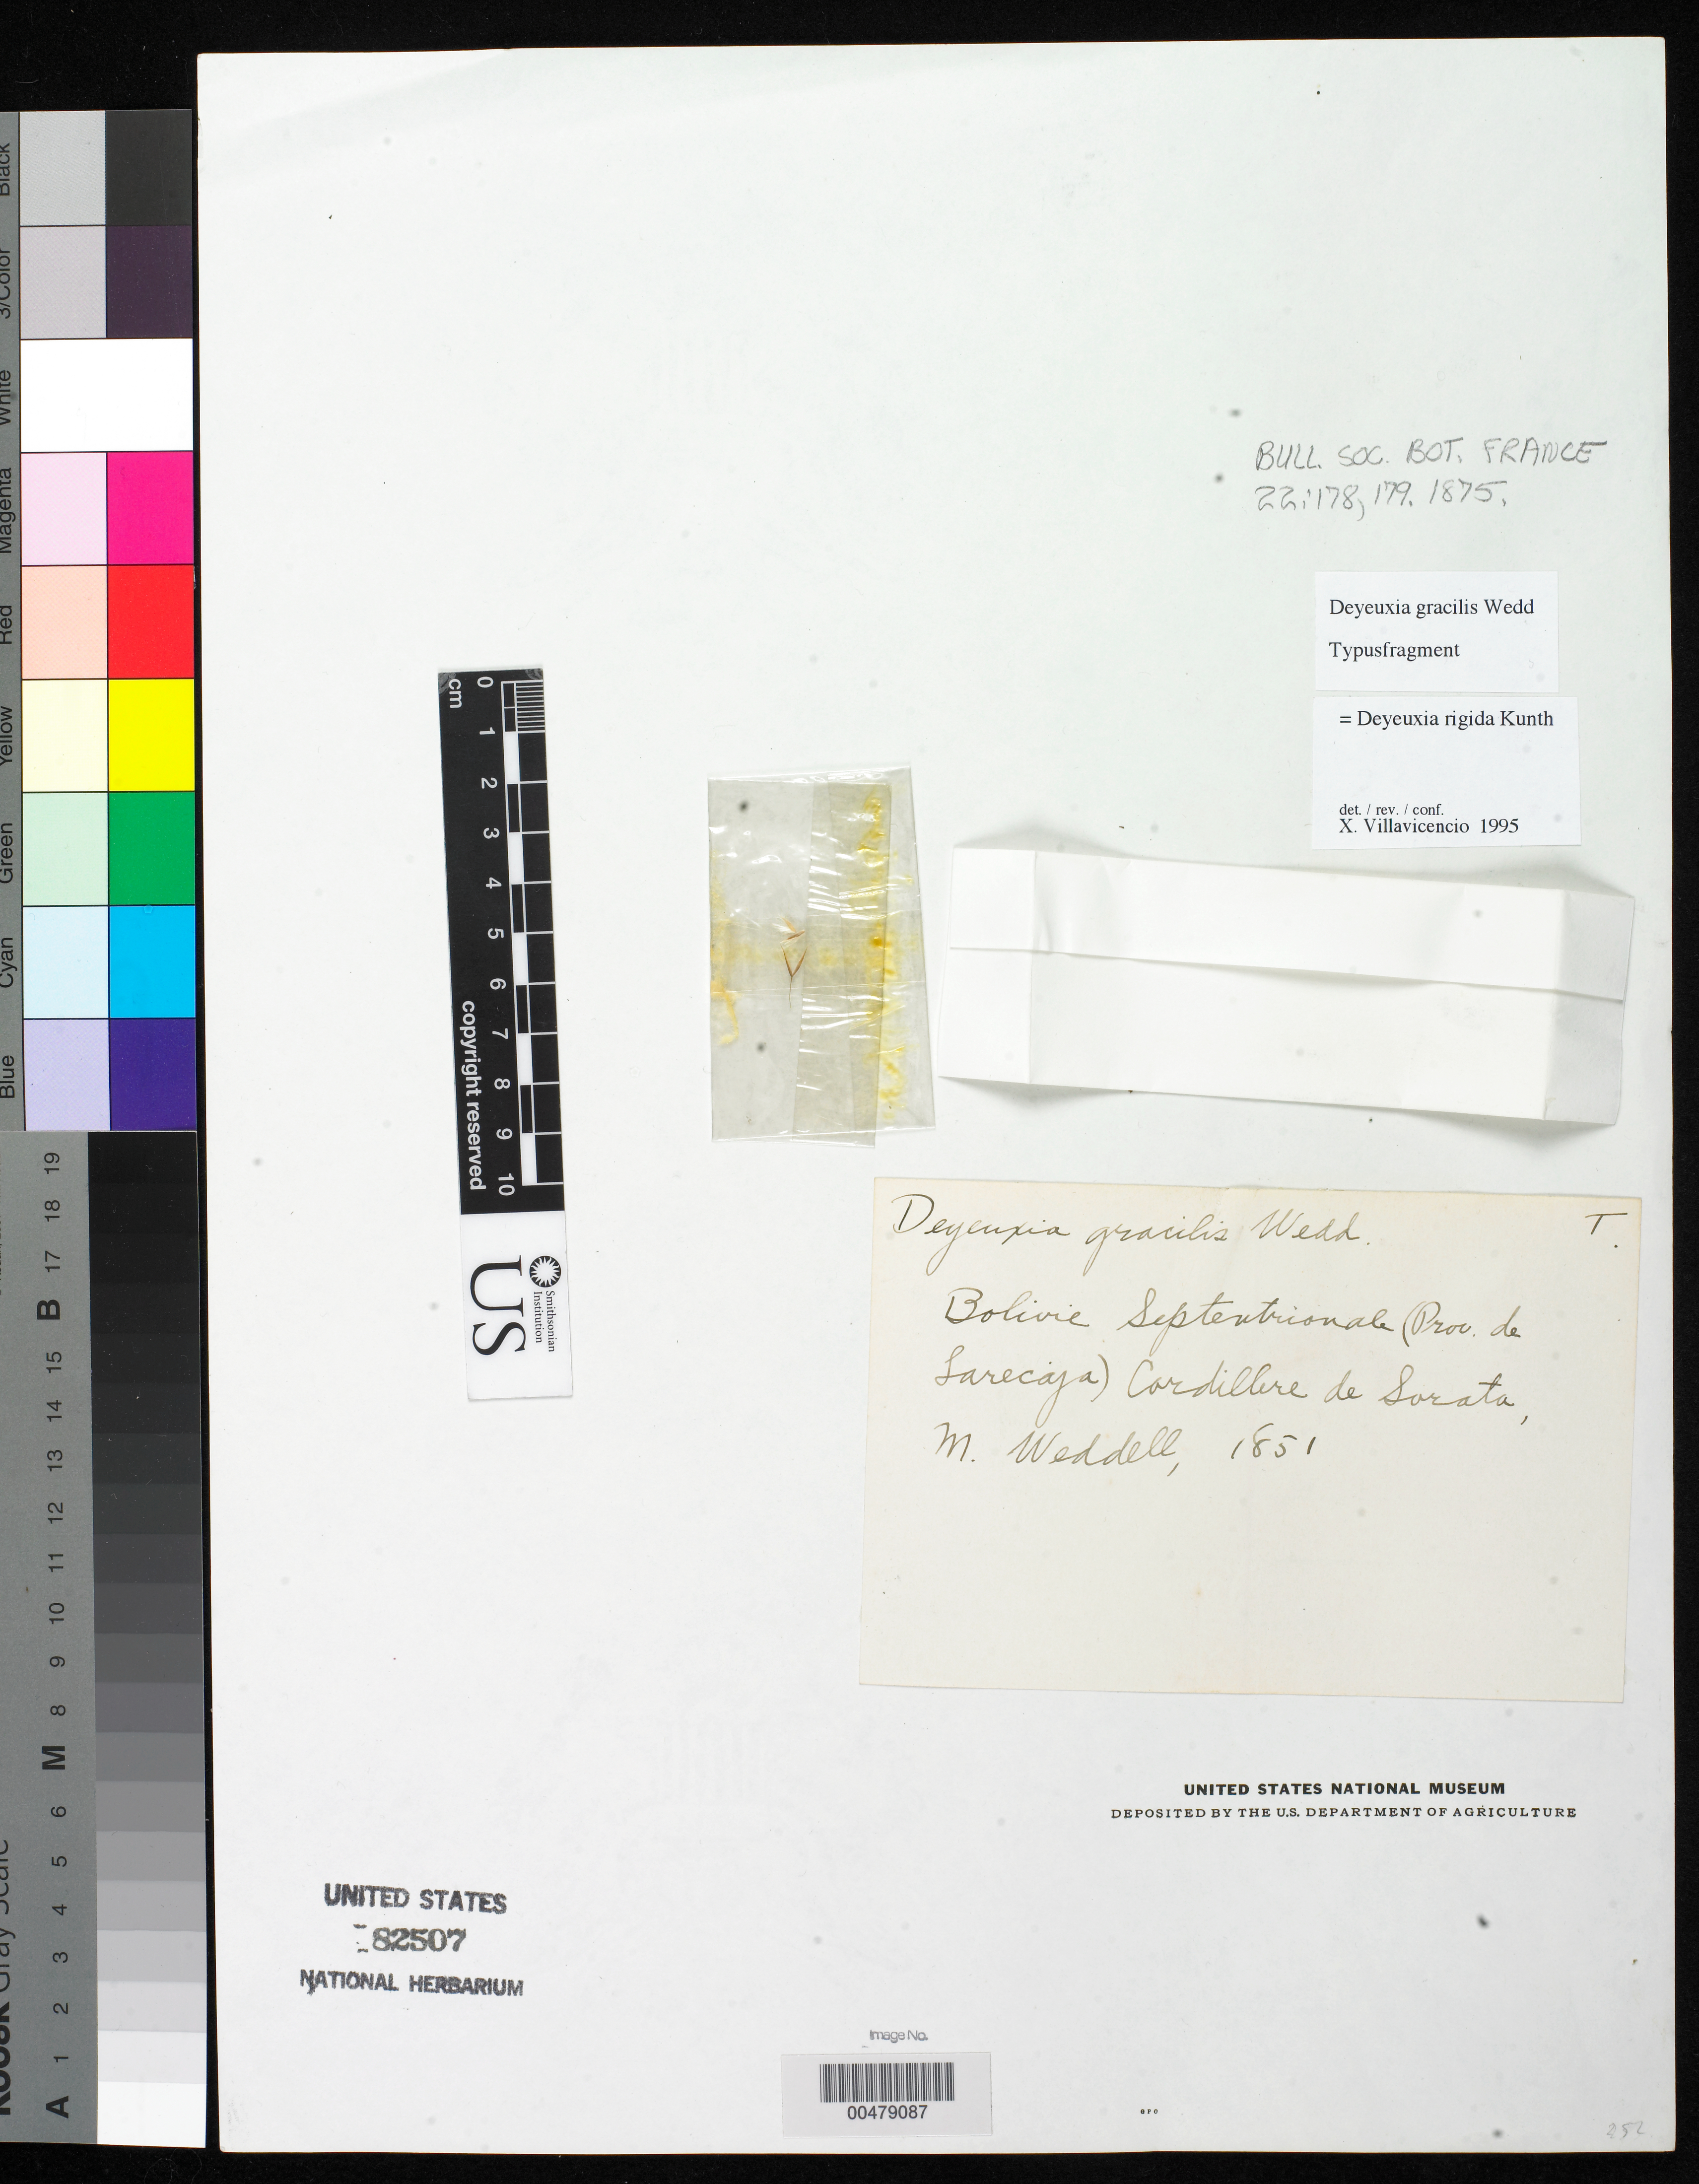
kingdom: Plantae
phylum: Tracheophyta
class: Liliopsida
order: Poales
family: Poaceae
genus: Deyeuxia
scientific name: Deyeuxia glacialis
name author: Wedd.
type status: Isosyntype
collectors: H. A. Weddell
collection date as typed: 1851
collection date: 1851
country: Bolivia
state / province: La Paz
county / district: Larecaja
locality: Bolivia Septentrionale (Prov. de Larecaja), Cordillera de Sorata.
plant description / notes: Fragmentary material of type specimen, ex herb. unknown.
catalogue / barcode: US 82507